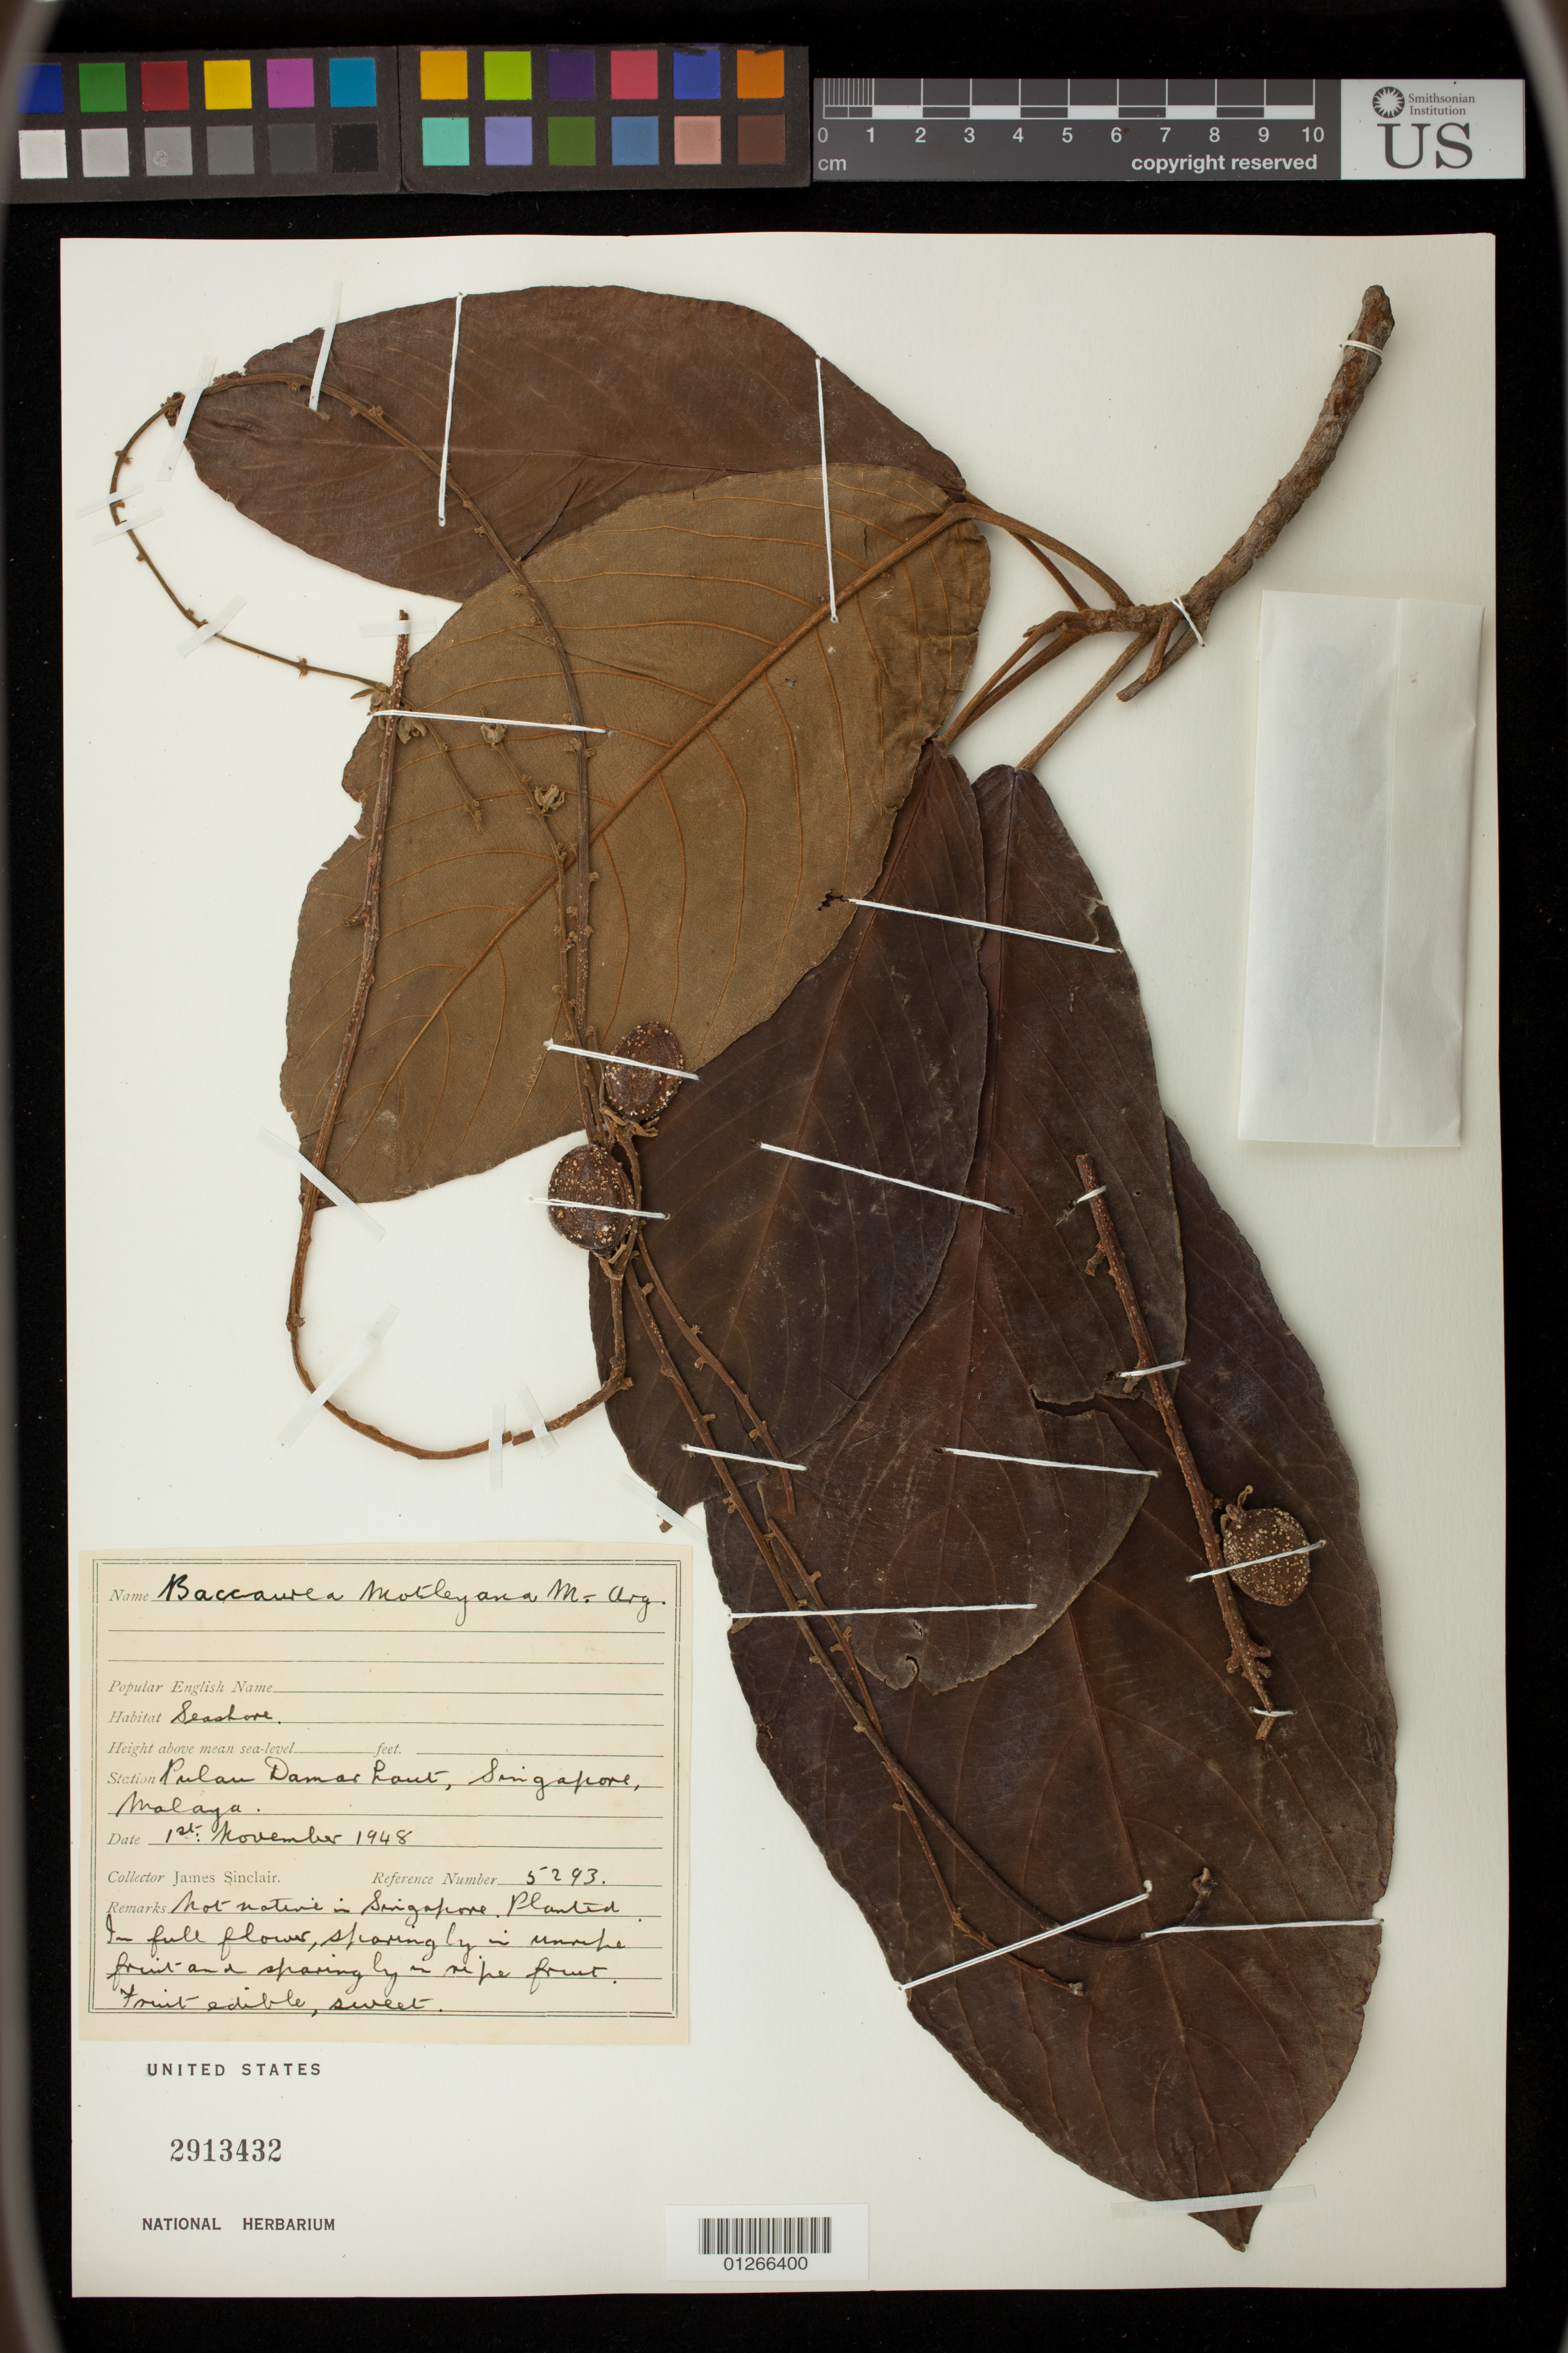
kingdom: Plantae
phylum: Tracheophyta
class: Magnoliopsida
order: Malpighiales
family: Phyllanthaceae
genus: Baccaurea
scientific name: Baccaurea motleyana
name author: (Müll. Arg.) Müll. Arg.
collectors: J. Sinclair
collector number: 5293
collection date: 1948-11-01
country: Singapore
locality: Pulau Damar Laut, Malaya